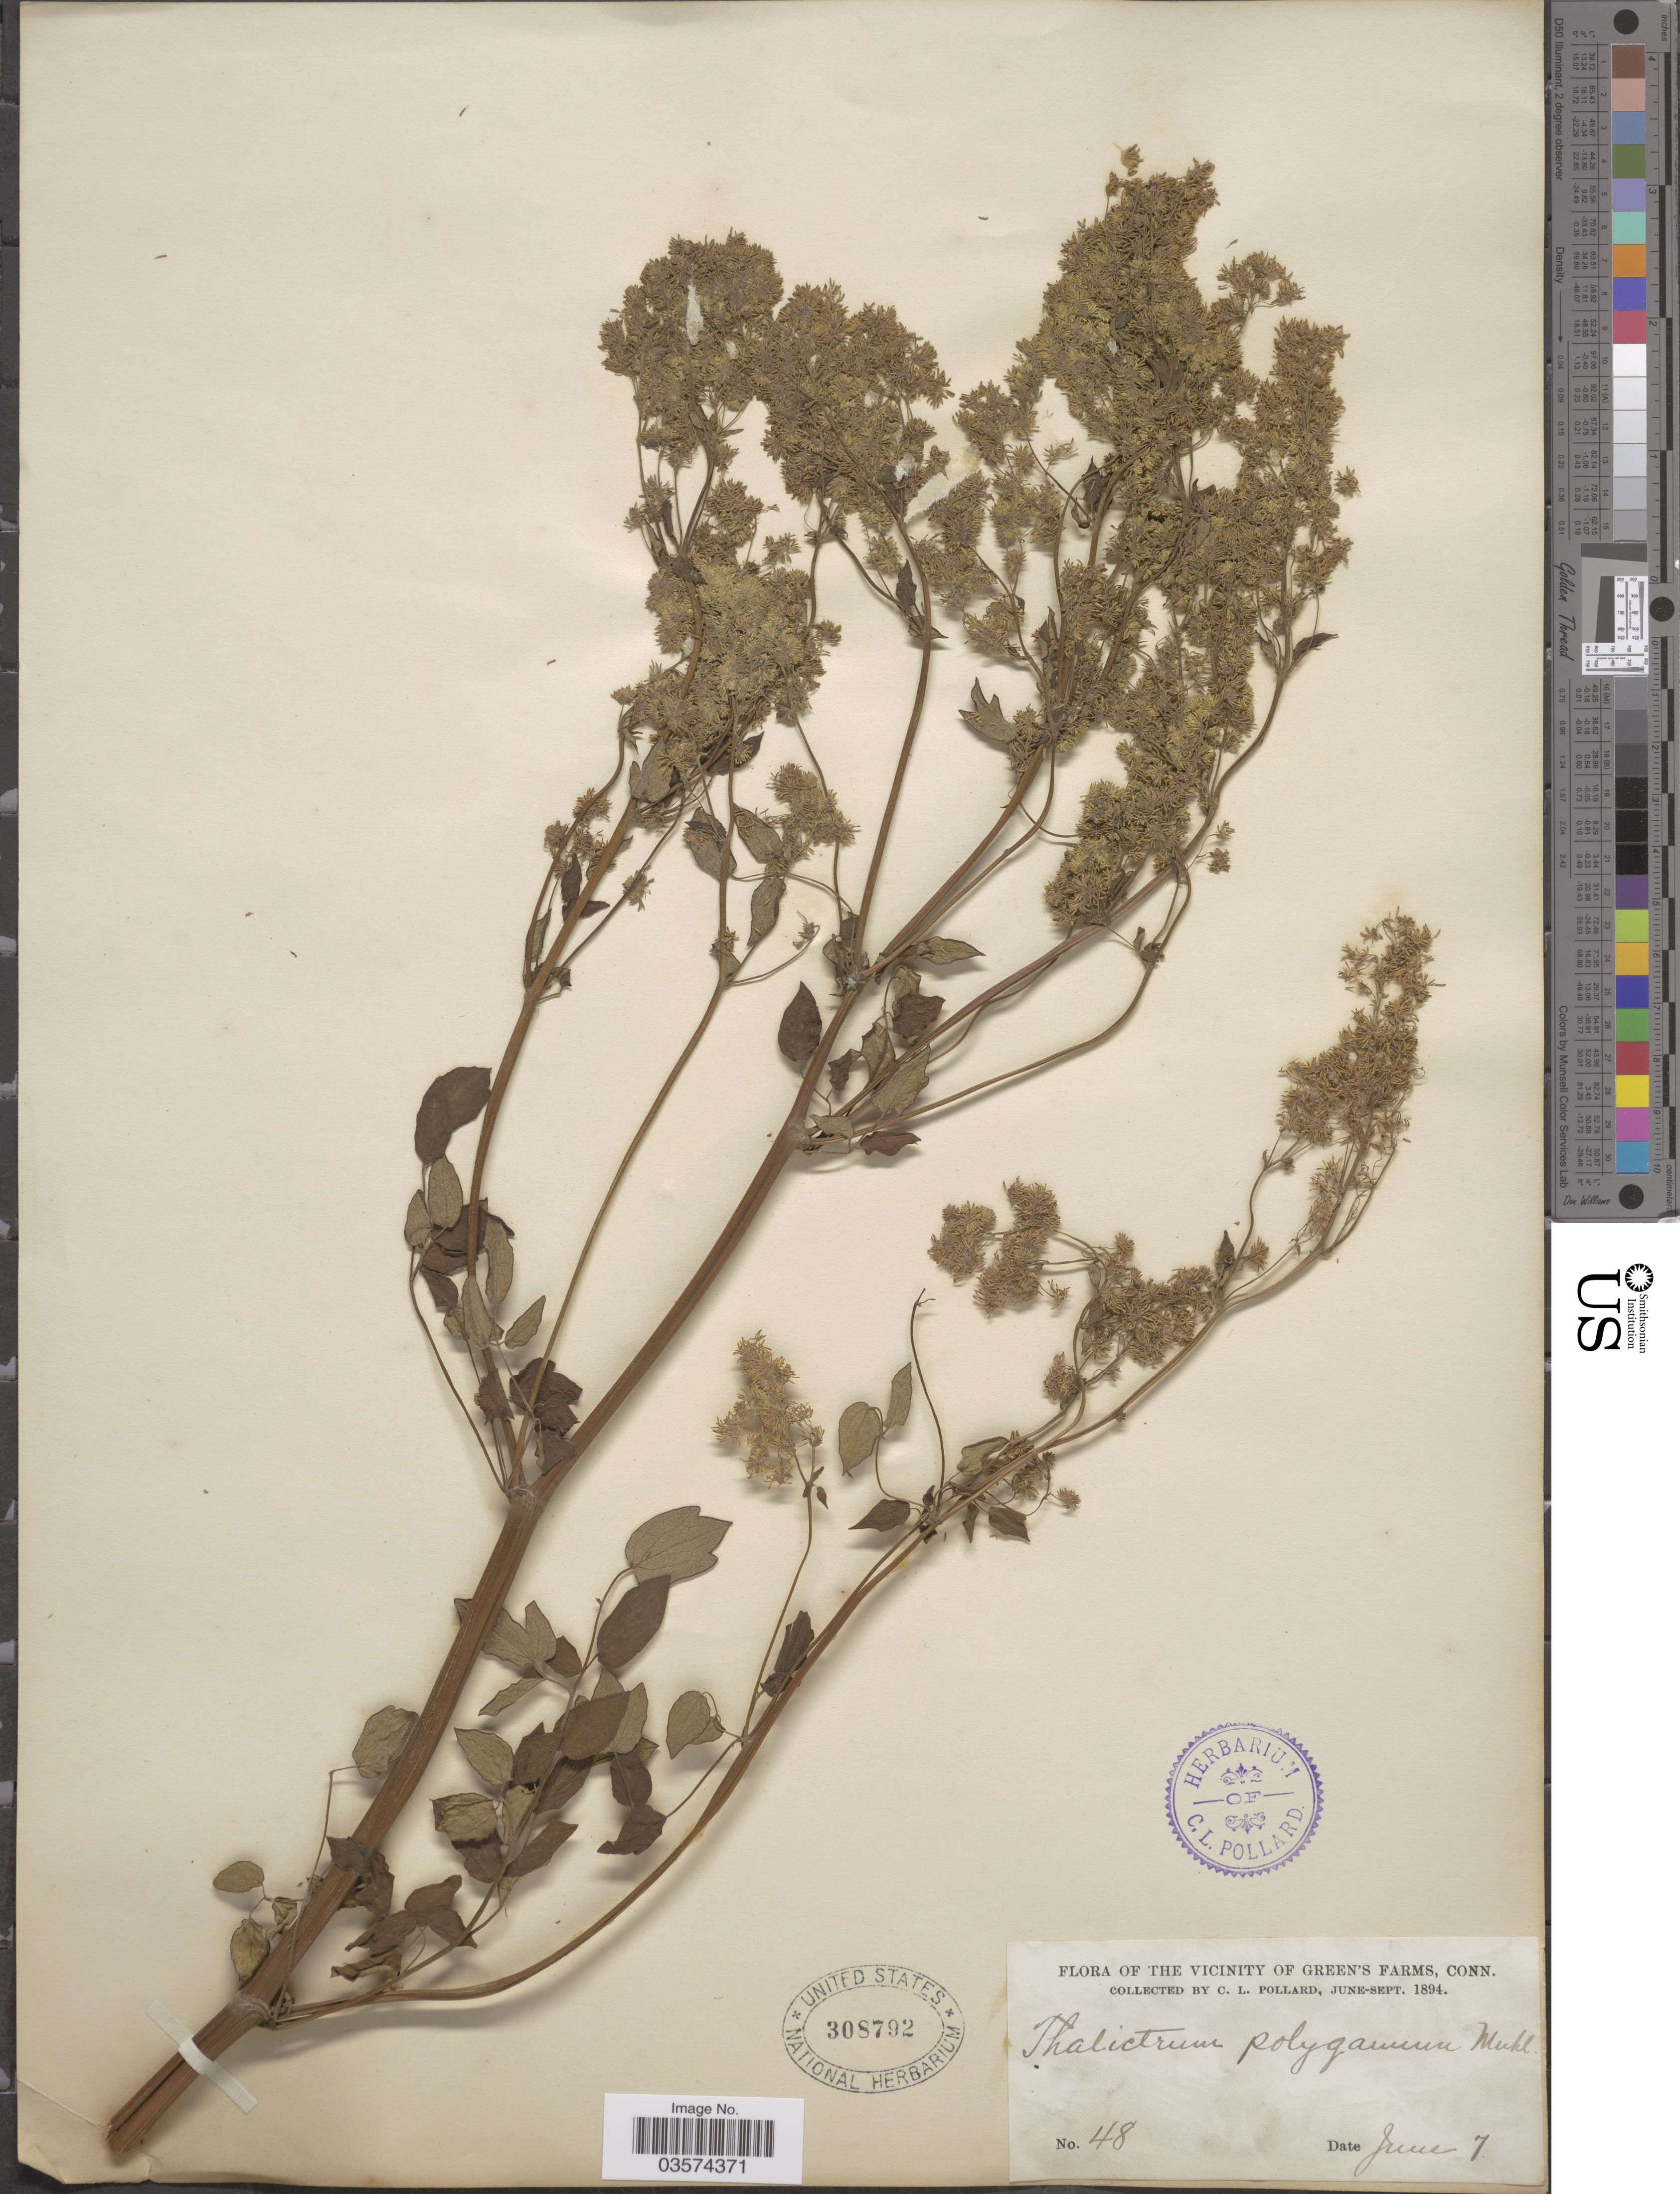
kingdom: Plantae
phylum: Tracheophyta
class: Magnoliopsida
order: Ranunculales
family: Ranunculaceae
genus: Thalictrum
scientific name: Thalictrum amphibolum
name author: Greene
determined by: Strong, Mark T., (BOT), Smithsonian Institution - National Museum of Natural History (UNITED STATES)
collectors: C. L. Pollard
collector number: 48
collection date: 1894-06-07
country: United States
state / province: Connecticut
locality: The vicinity of Green's Farms.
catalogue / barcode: US 308792